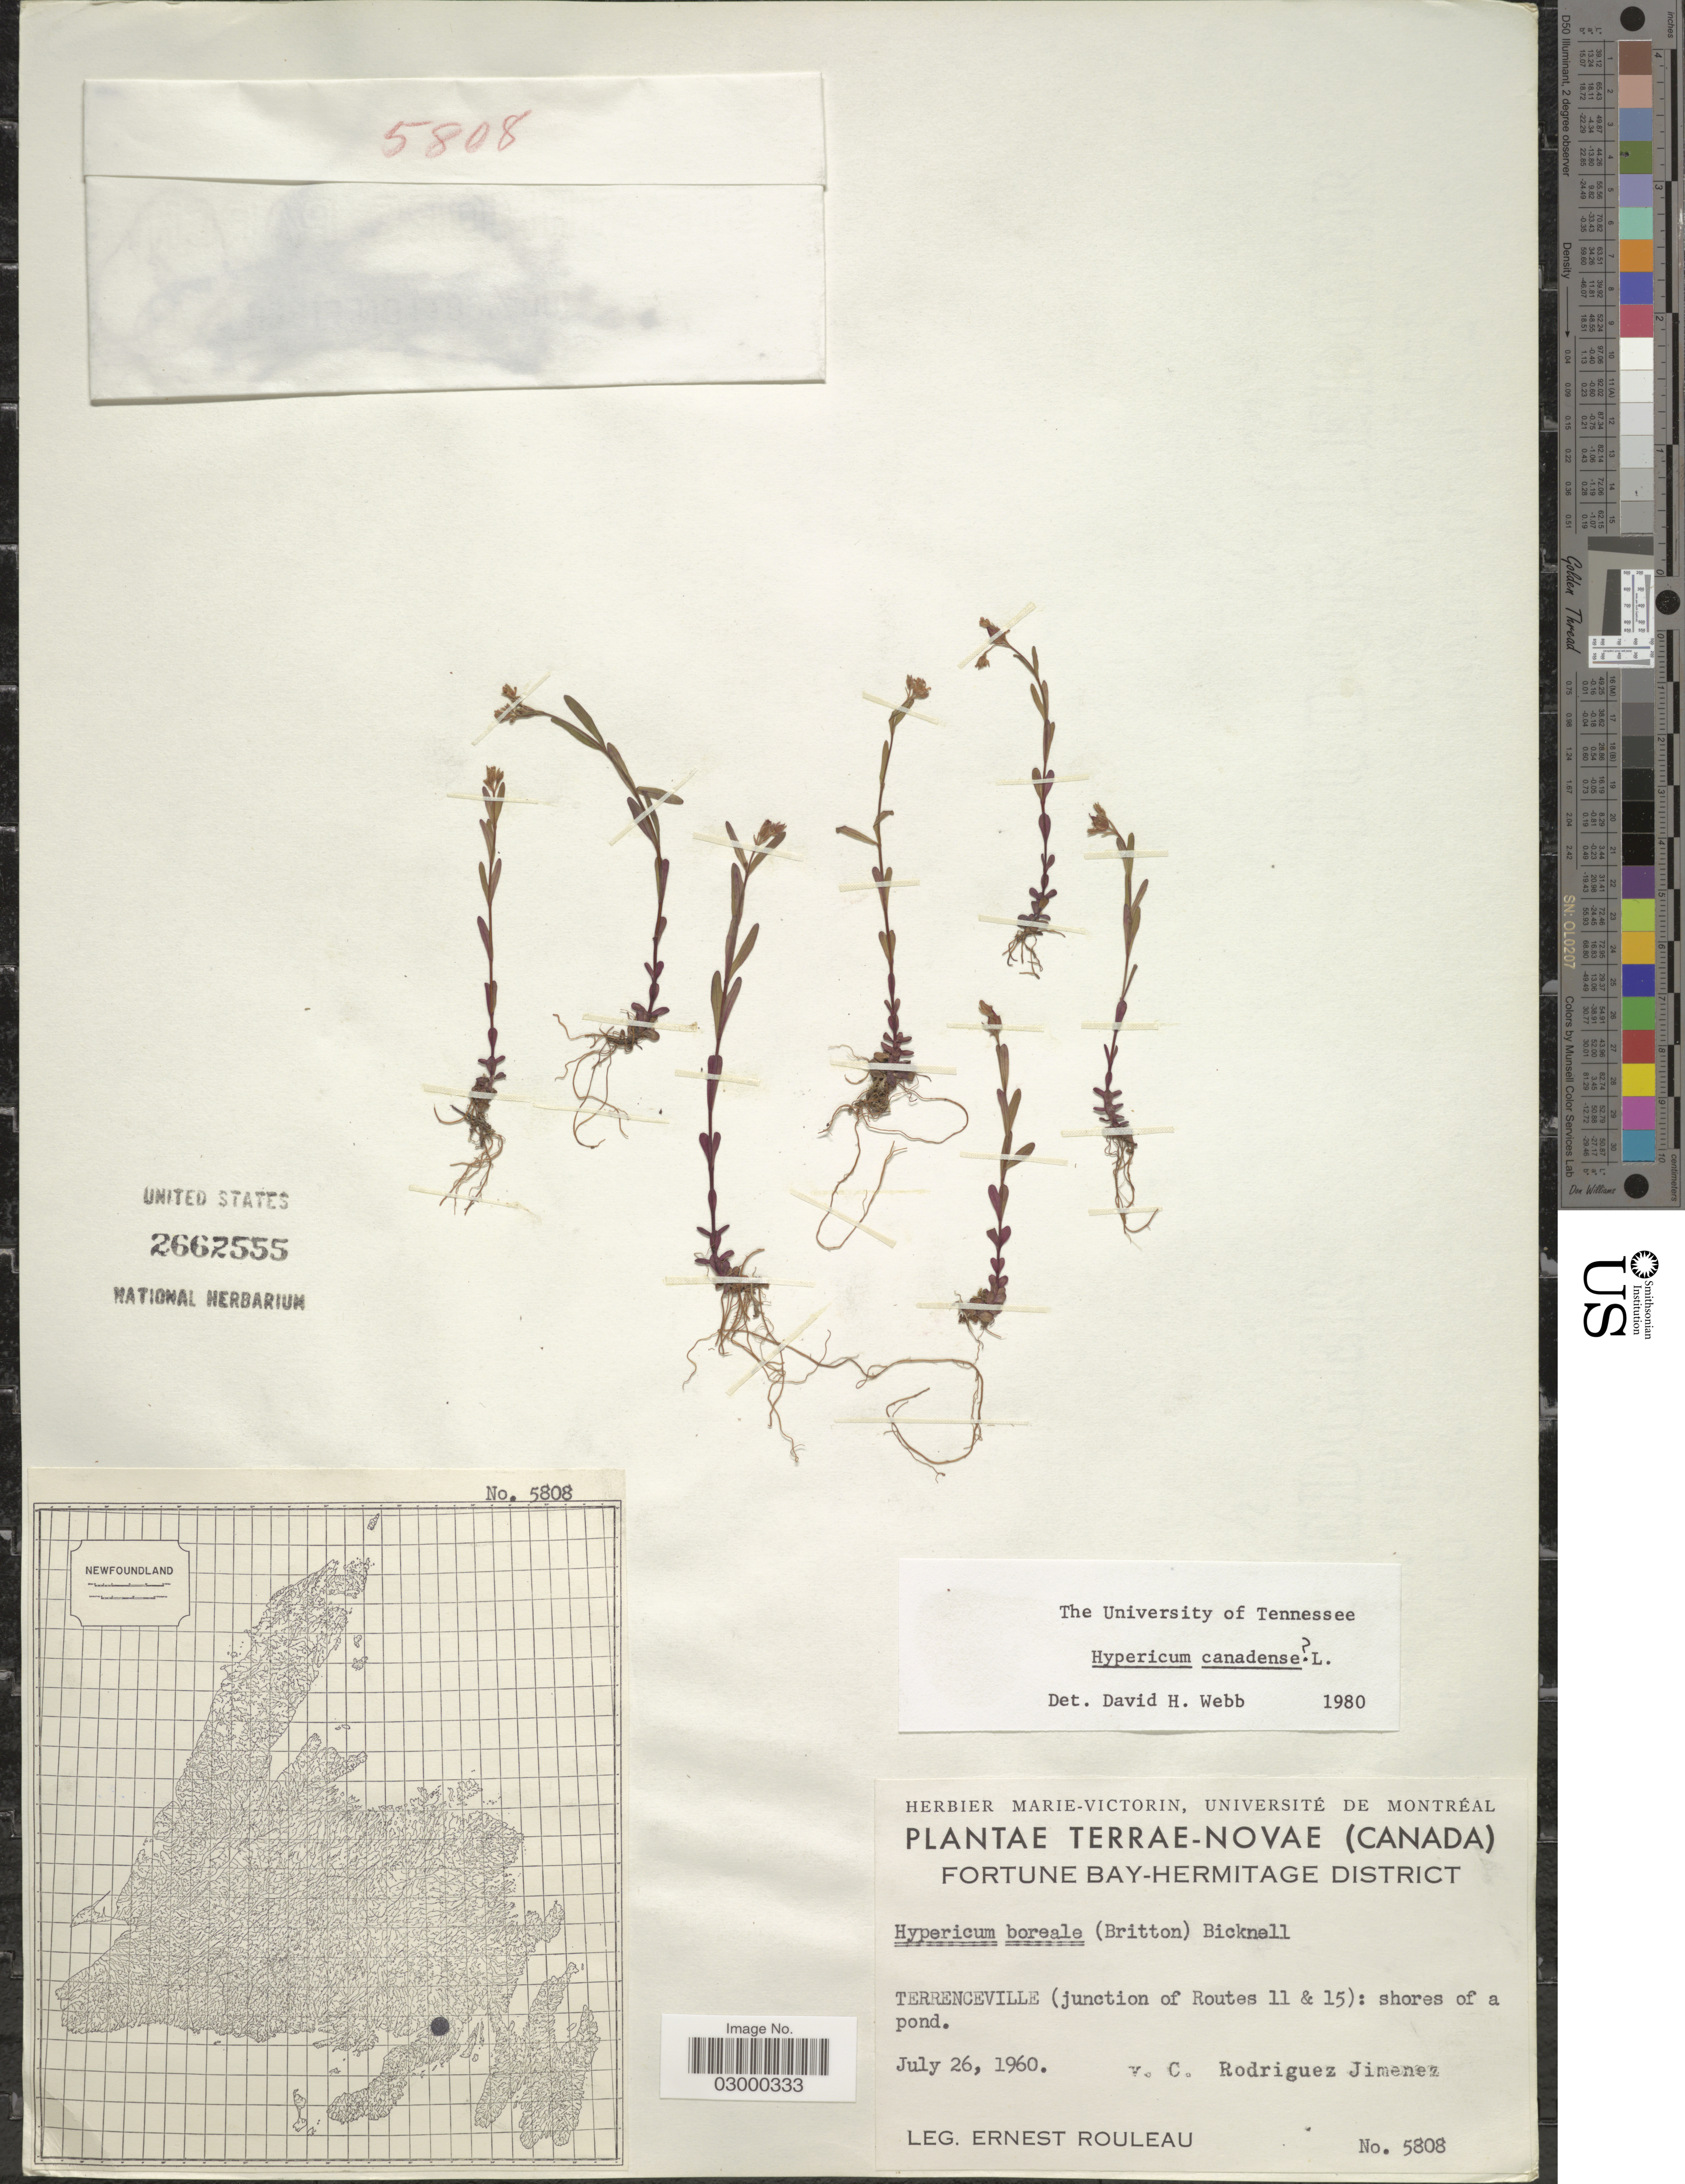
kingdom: Plantae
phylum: Tracheophyta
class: Magnoliopsida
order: Malpighiales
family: Hypericaceae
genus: Hypericum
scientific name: Hypericum canadense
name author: L.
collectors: E. Rouleau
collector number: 5808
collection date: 1960-07-26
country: Canada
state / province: Newfoundland and Labrador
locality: Terrae-Novae, Fortune Bay-Hermitage District, Terrenceville (junction of Routes 11 & 15): shores of a pond.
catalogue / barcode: US 2662555